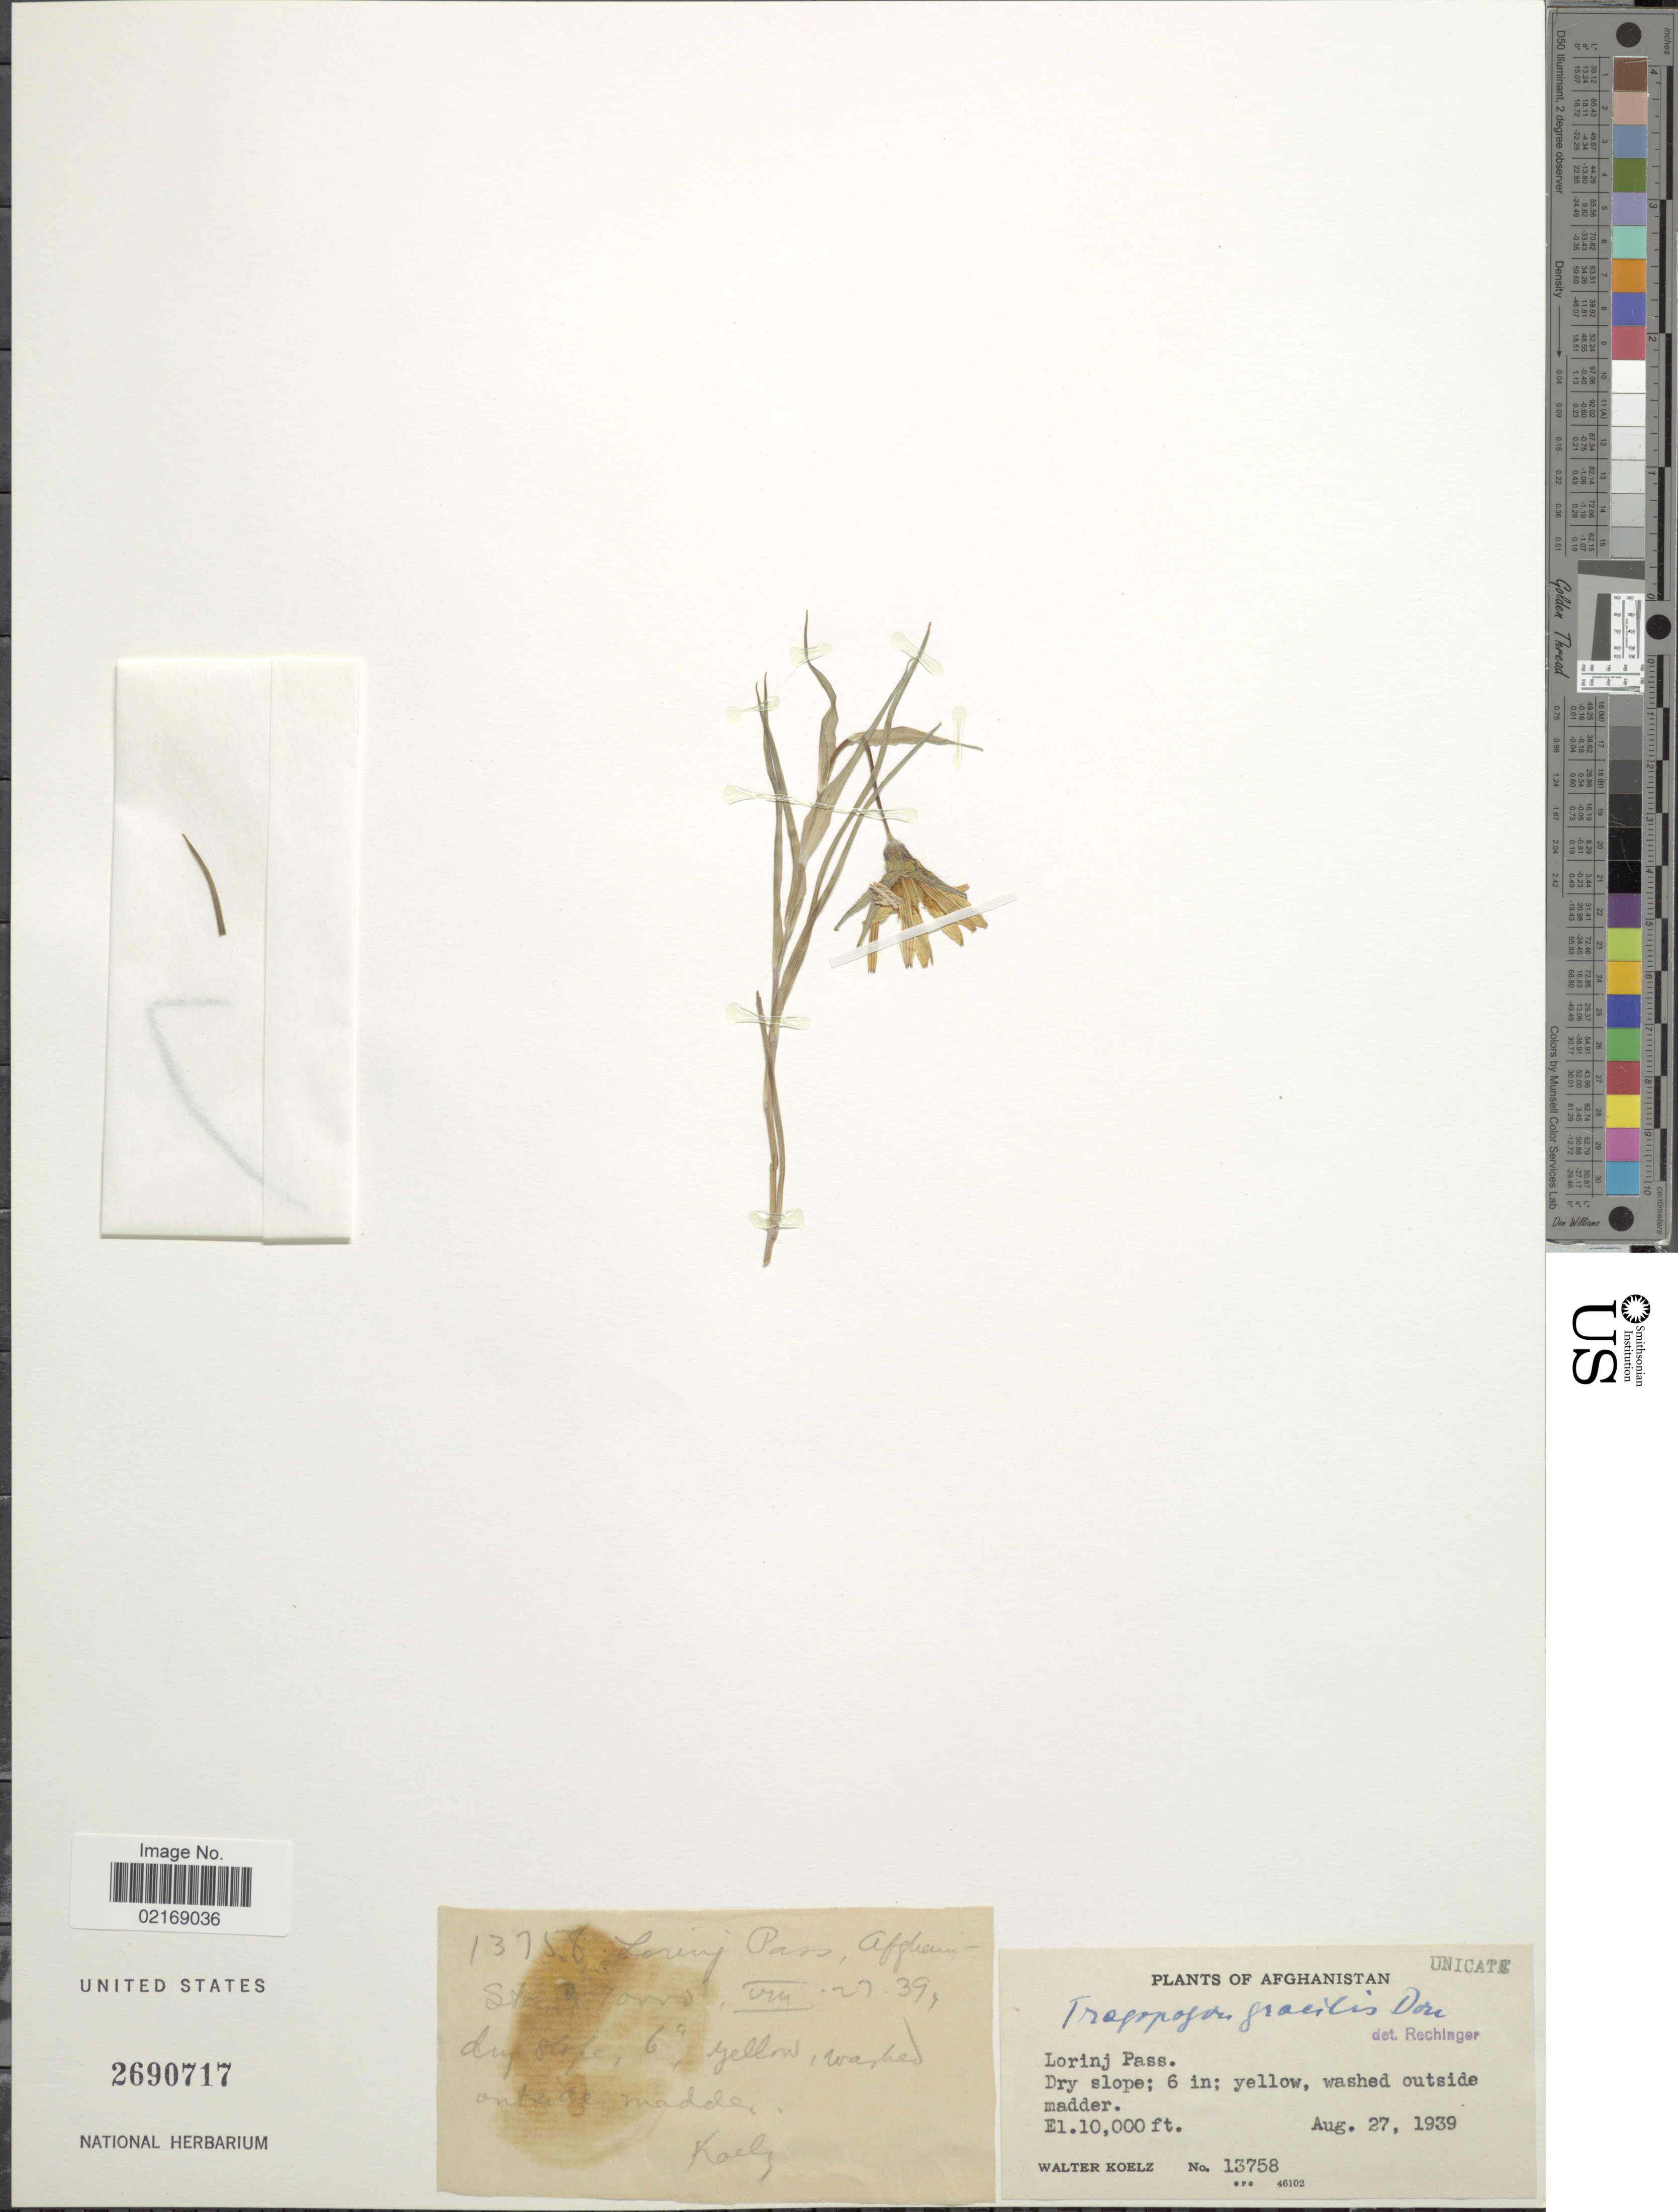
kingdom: Plantae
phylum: Tracheophyta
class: Magnoliopsida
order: Asterales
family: Asteraceae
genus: Tragopogon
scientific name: Tragopogon gracilis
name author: D. Don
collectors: W. N. Koelz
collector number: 13758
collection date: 1939-08-27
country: Afghanistan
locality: Lorinj Pass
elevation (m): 3048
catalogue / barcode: US 2690717